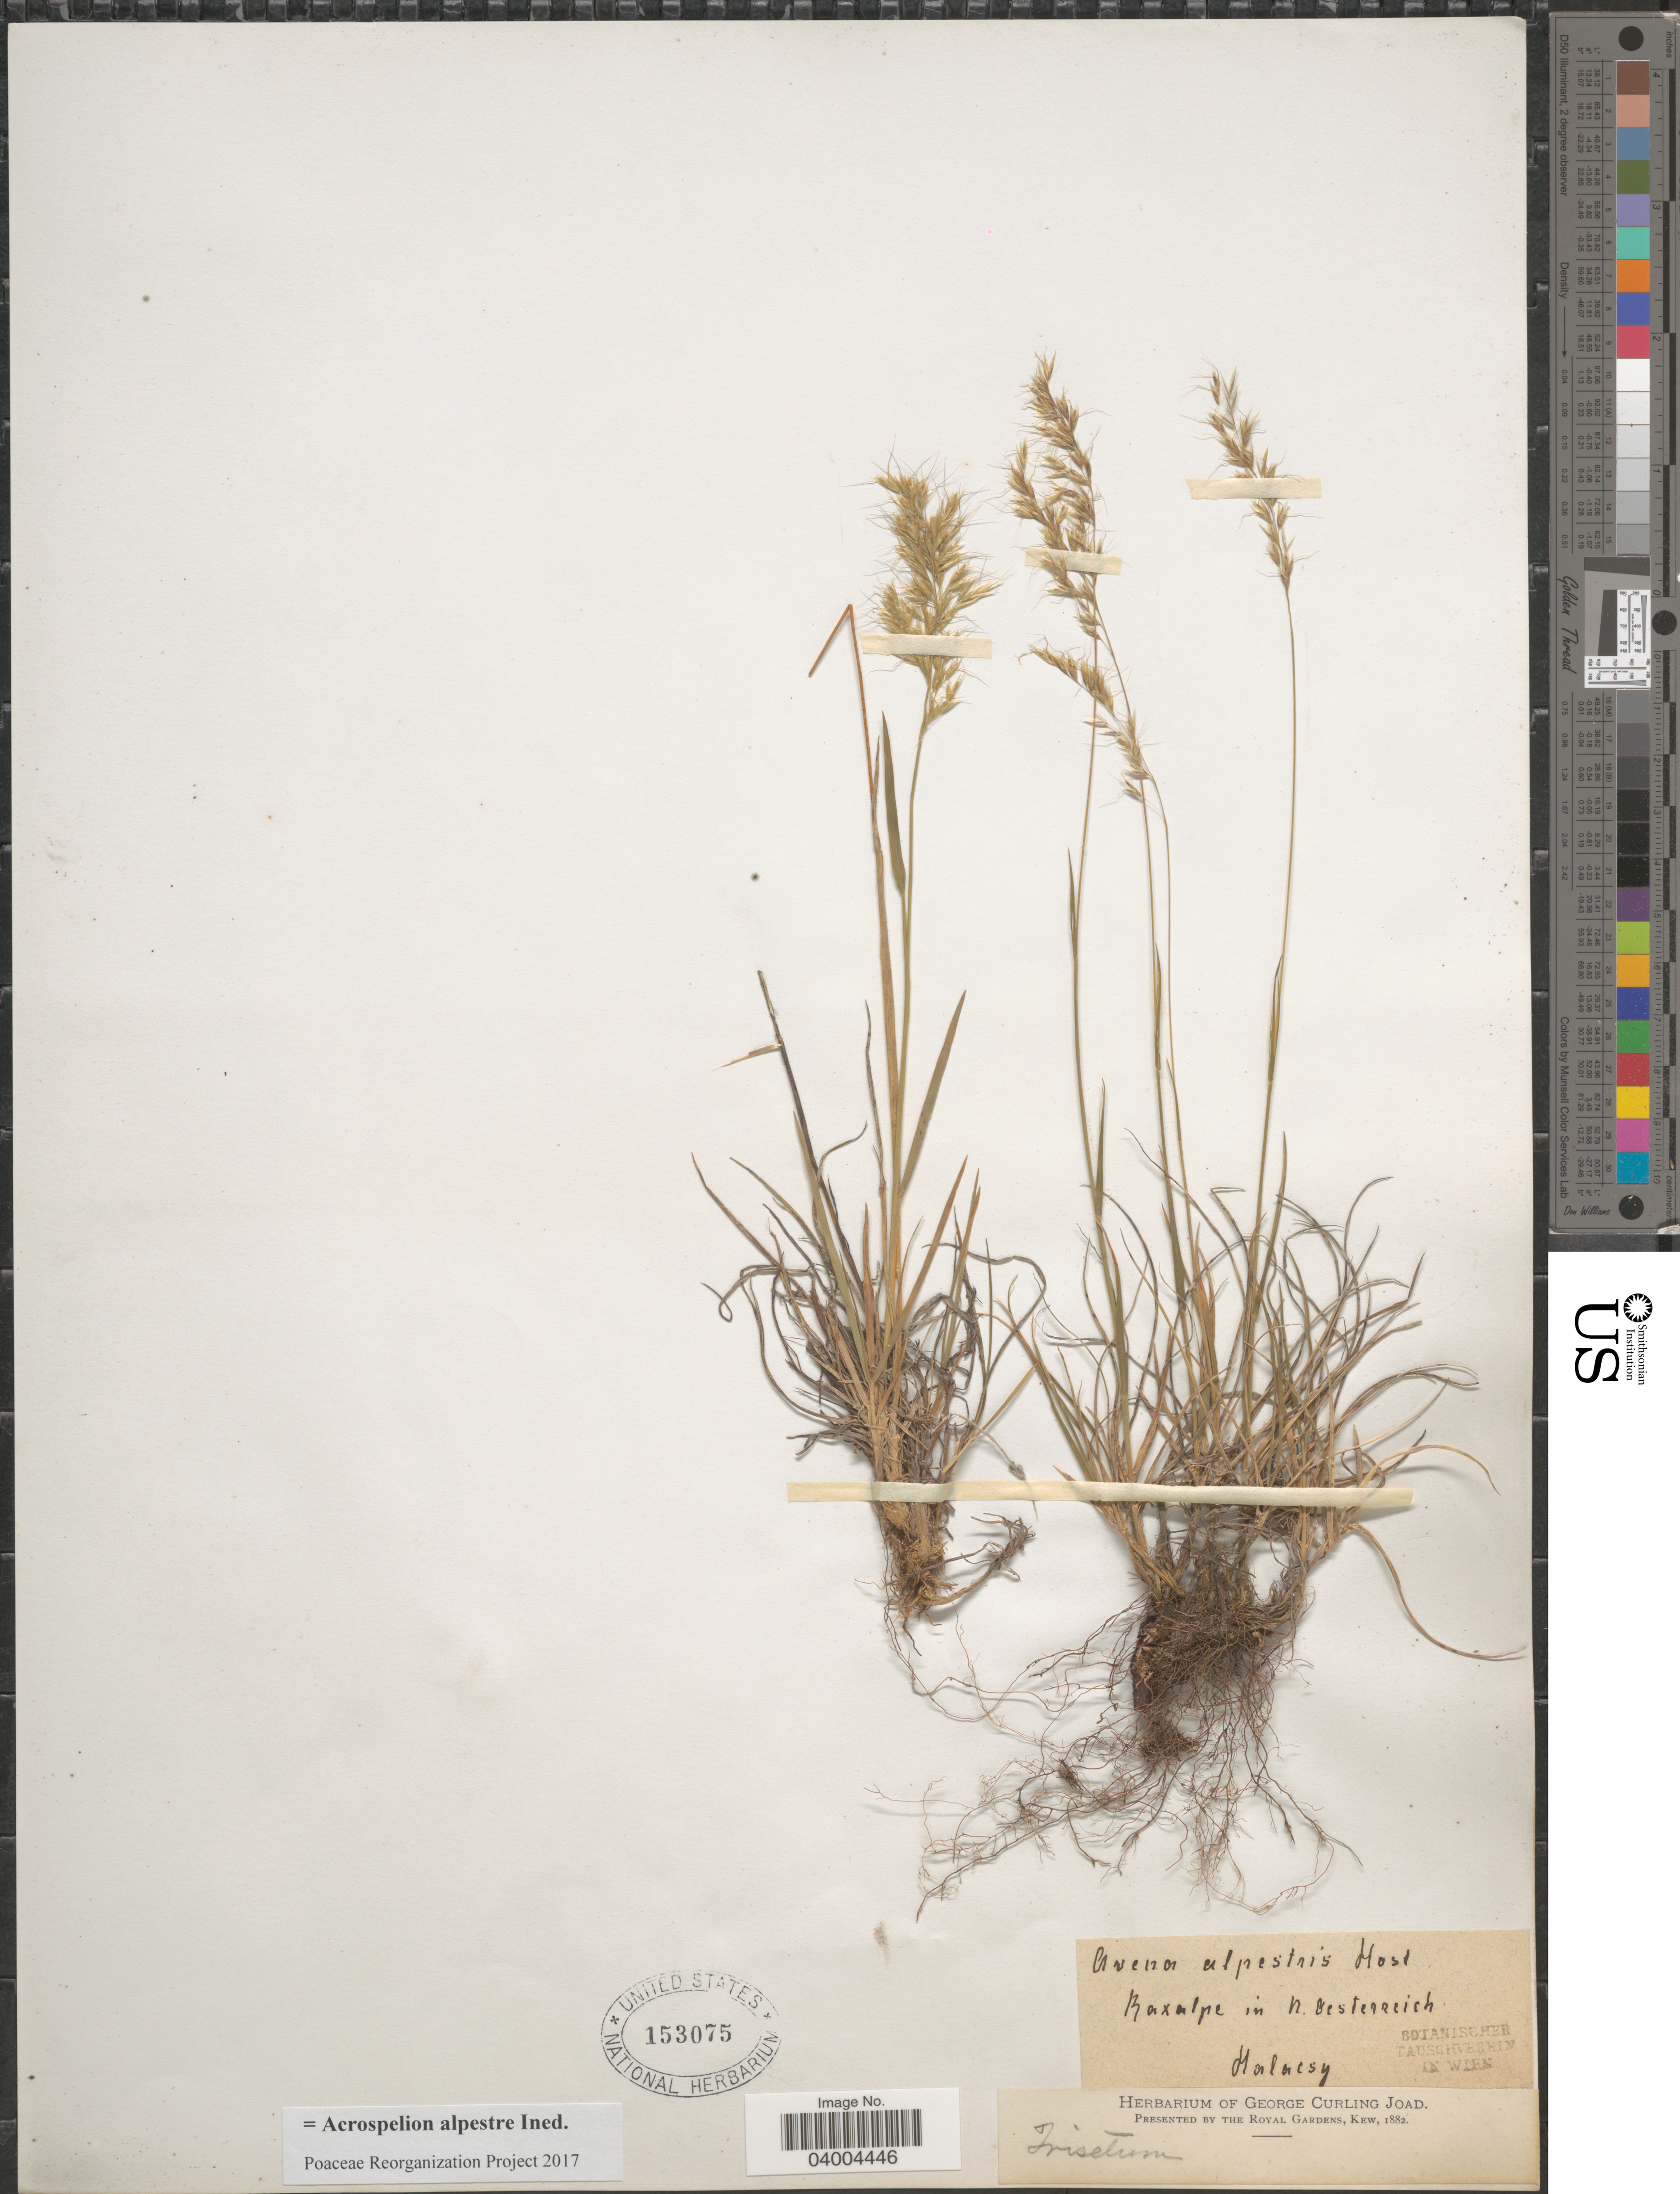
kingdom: Plantae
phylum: Tracheophyta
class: Liliopsida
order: Poales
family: Poaceae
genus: Acrospelion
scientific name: Acrospelion alpestre ined.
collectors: -- Halacsy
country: Austria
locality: Raxalpe in N. Oesterreich.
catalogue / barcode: US 153075